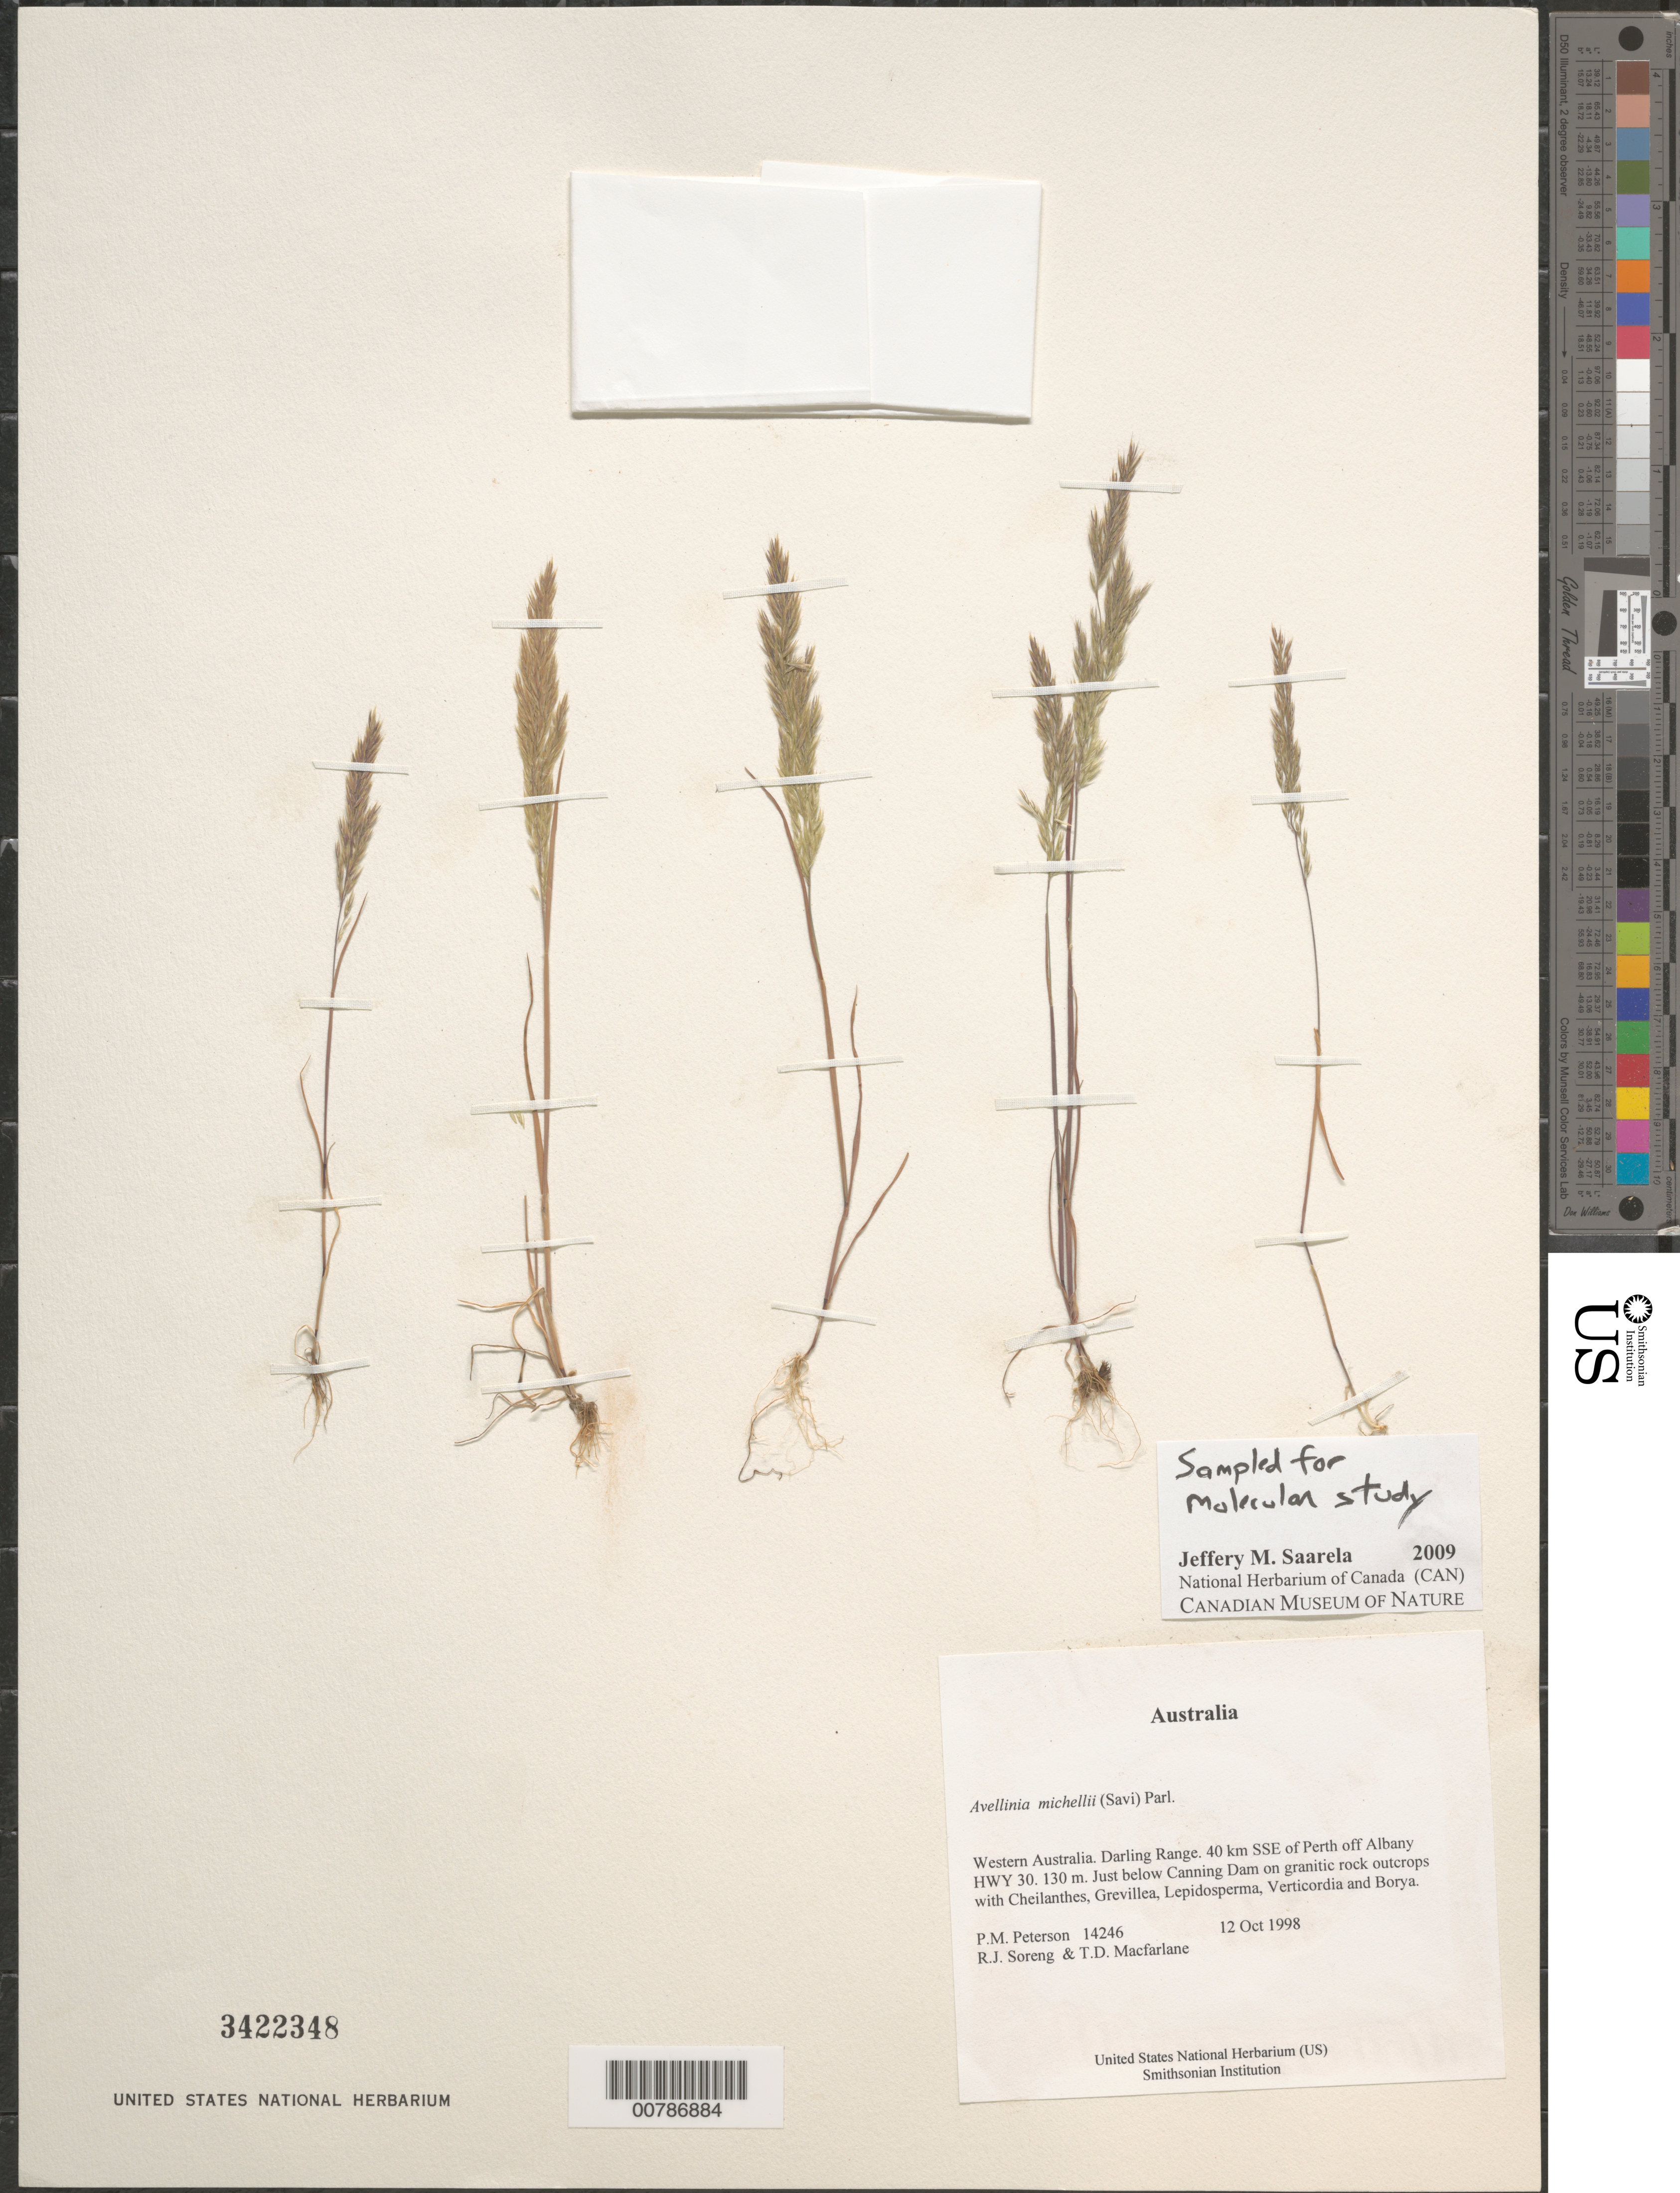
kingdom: Plantae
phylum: Tracheophyta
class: Liliopsida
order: Poales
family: Poaceae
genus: Avellinia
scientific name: Avellinia festucoides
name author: (Link) B. Valdés & H. Scholz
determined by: Soreng, Robert J., Research Associate (BOT), Smithsonian Institution - National Museum of Natural History (UNITED STATES)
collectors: P. M. Peterson, R. J. Soreng & T. Macfarlane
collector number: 14246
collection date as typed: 12 Oct 1998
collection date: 1998-10-12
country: Australia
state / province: Western Australia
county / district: Darling Range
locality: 40 km SSE of Perth off Albany HWY 30.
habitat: Just below Canning Dam on granitic rock outcrops with Cheilanthes, Grevillea, Lepidosperma, Verticordia and Borya.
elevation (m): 130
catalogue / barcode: US 3422348